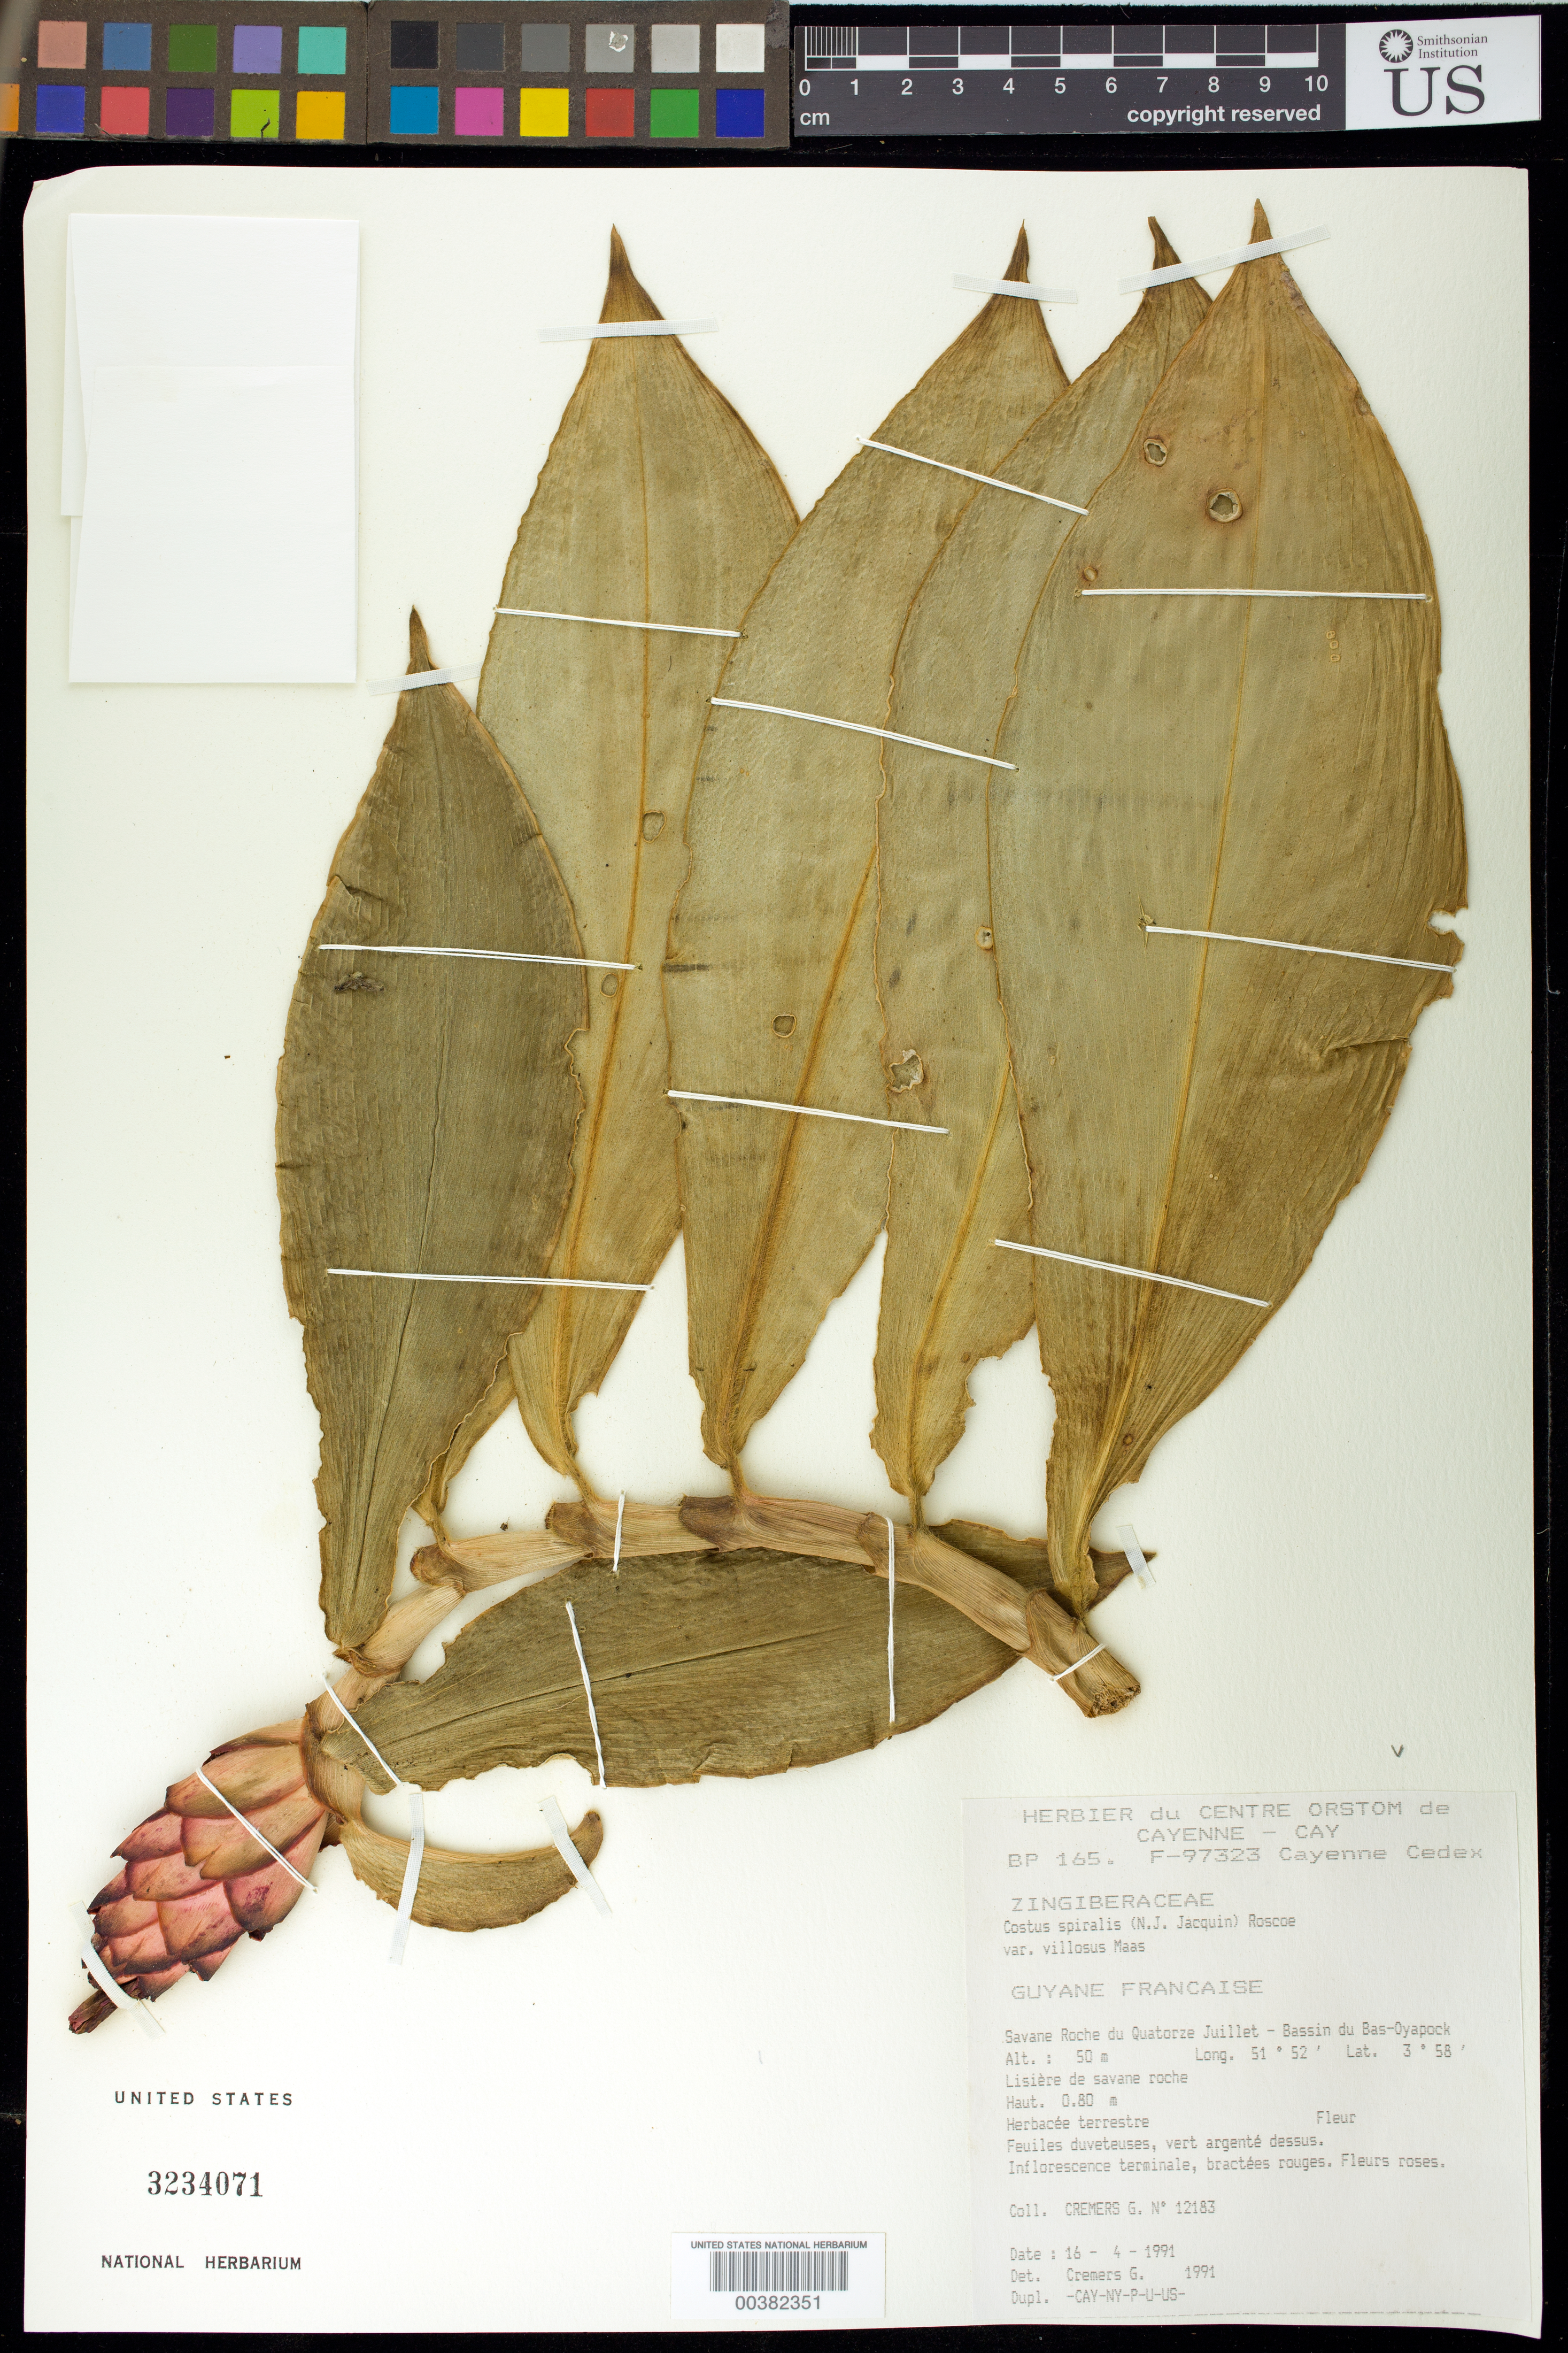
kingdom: Plantae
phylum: Tracheophyta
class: Liliopsida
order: Zingiberales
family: Costaceae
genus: Costus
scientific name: Costus spiralis var. villosus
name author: Maas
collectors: G. Cremers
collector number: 12183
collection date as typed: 16 Apr 1991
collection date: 1991-04-16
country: French Guiana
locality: Savane roche du quatorze julliet - bassin du bas-oyapock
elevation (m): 50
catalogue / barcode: US 3234071